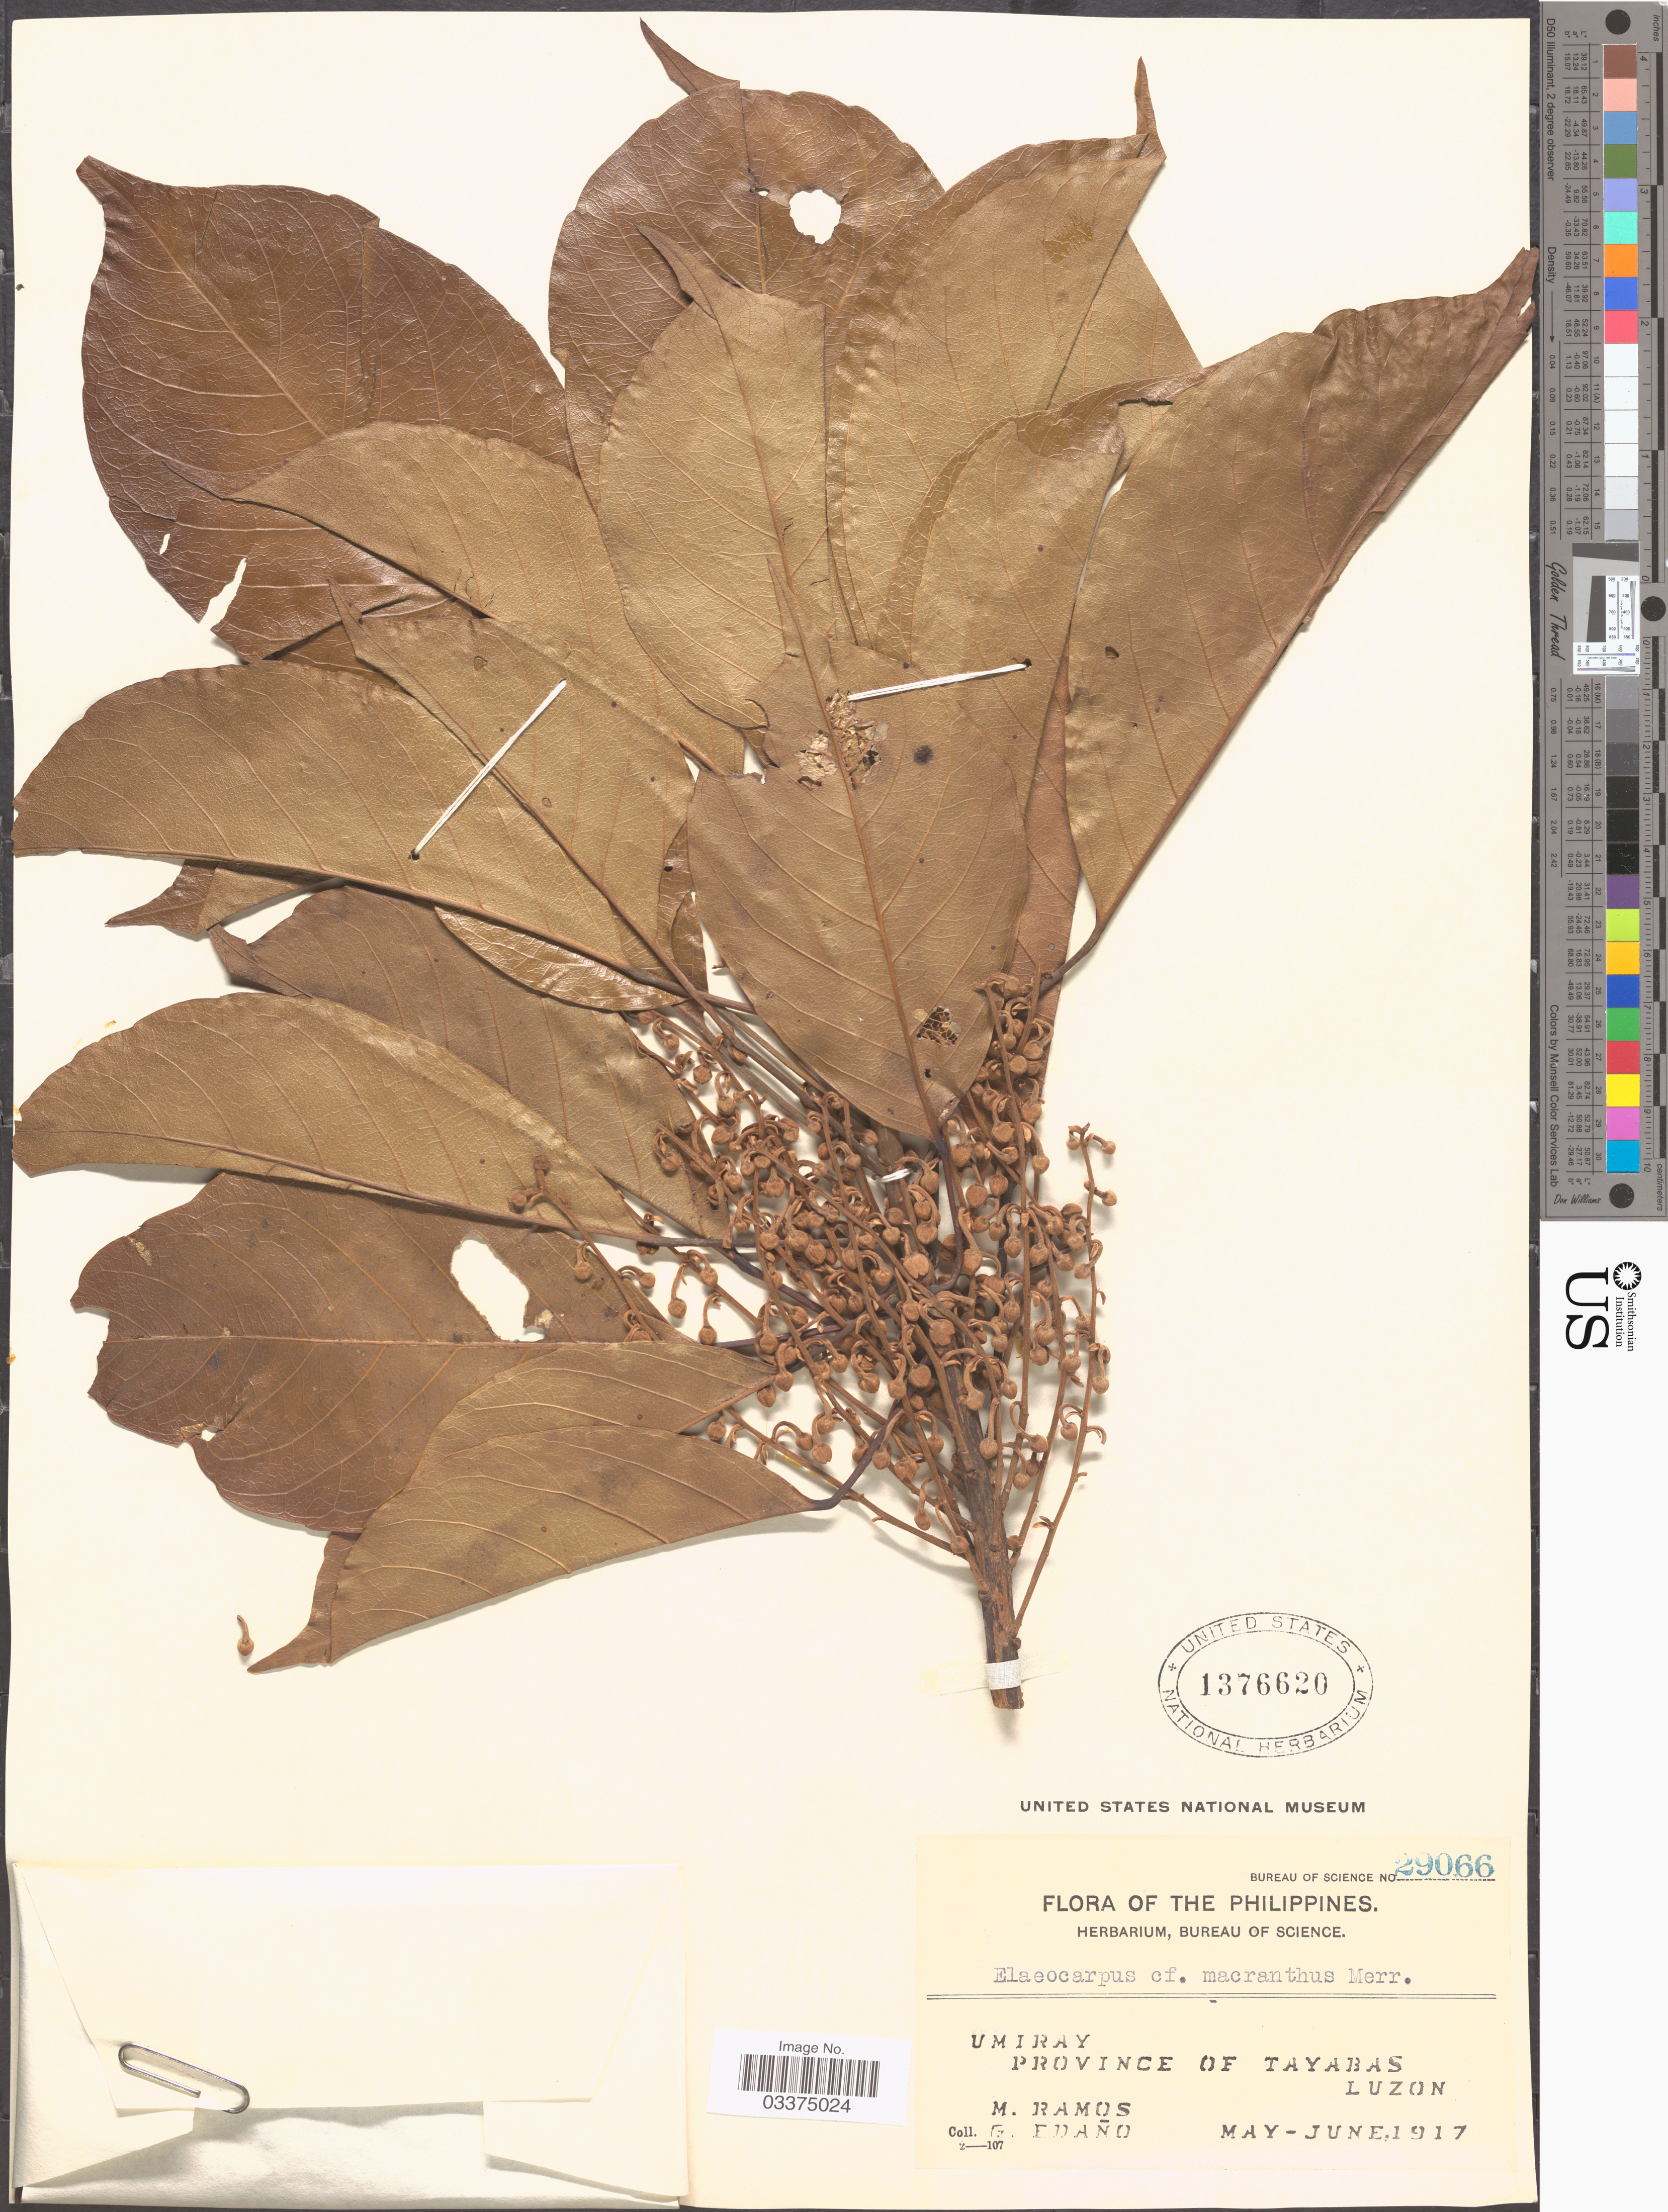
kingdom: Plantae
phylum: Tracheophyta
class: Magnoliopsida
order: Oxalidales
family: Elaeocarpaceae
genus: Elaeocarpus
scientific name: Elaeocarpus macranthus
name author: Merr.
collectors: M. Ramos & G. Edaño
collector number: Bureau of Science 29066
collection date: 1917-05/1917-06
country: Philippines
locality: Umiray, Province of Tayabas, Luzon.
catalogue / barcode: US 1376620